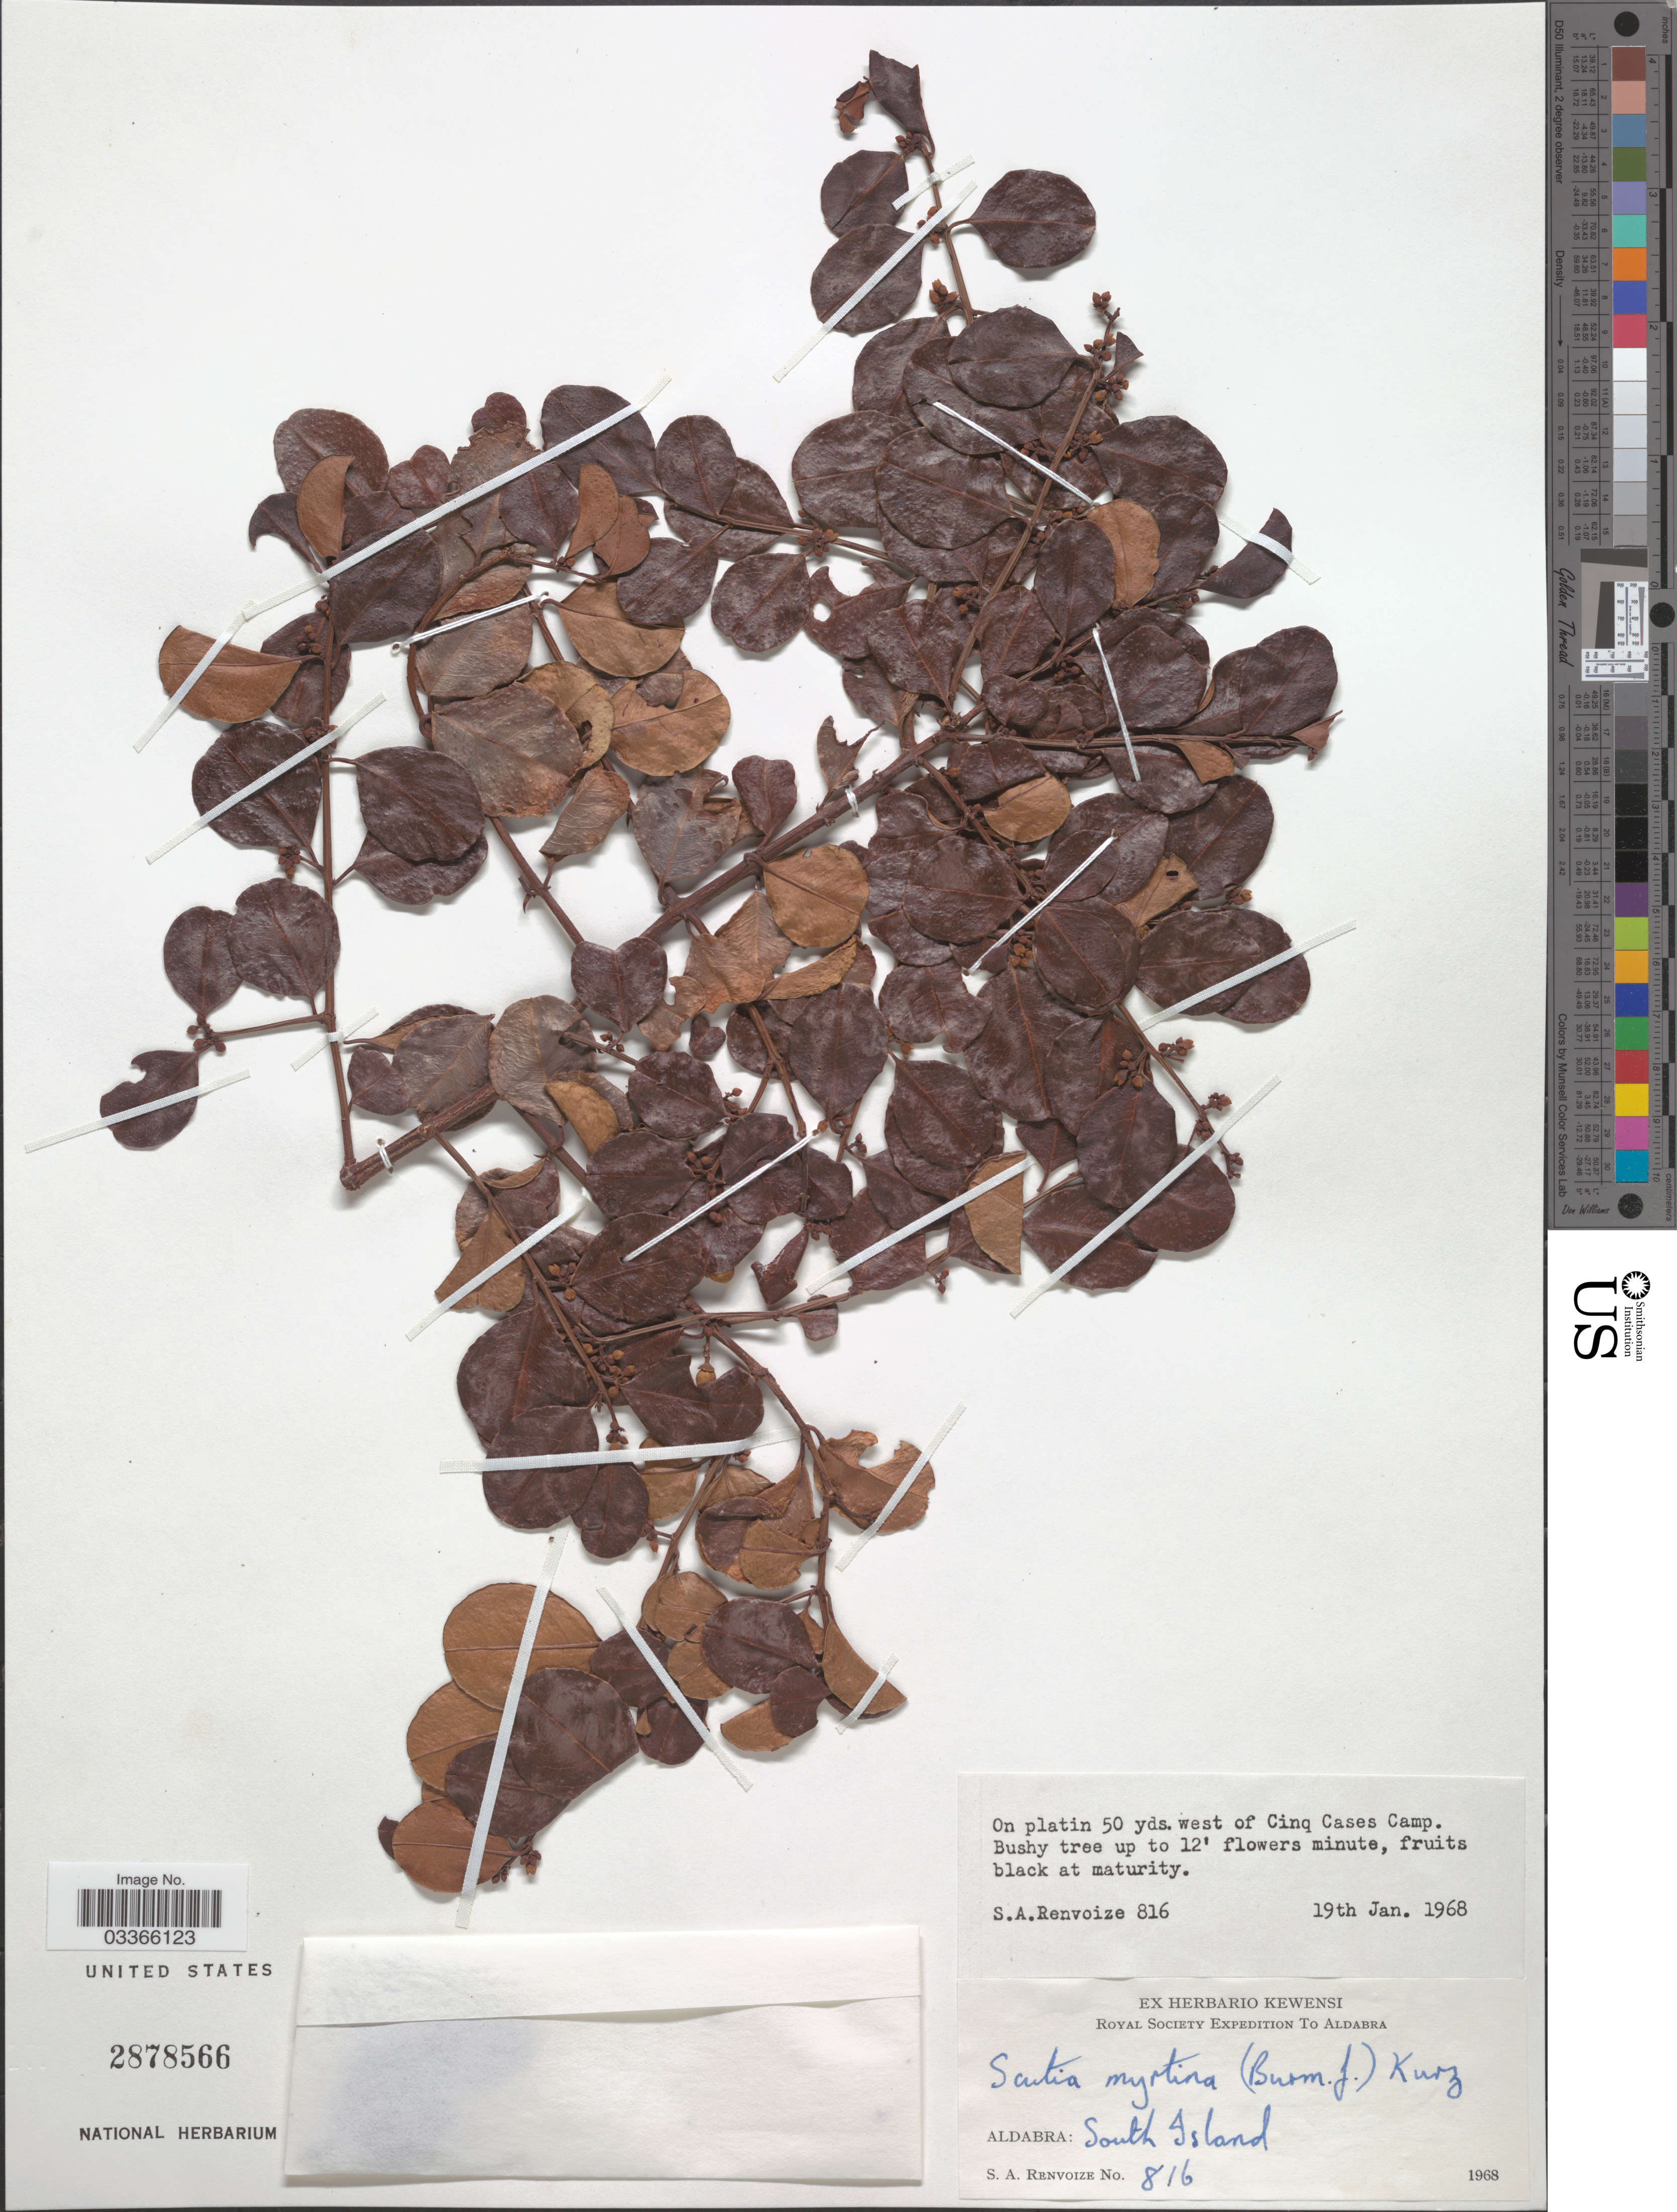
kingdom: Plantae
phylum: Tracheophyta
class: Magnoliopsida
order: Rosales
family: Rhamnaceae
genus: Scutia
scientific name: Scutia myrtina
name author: (Burm. f.) Kurz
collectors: S. A. Renvoize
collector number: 816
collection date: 1968-01-19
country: Seychelles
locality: Aldabra: South Island, On platin 50 yds. west of Cinq Cases Camp.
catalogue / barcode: US 2878566